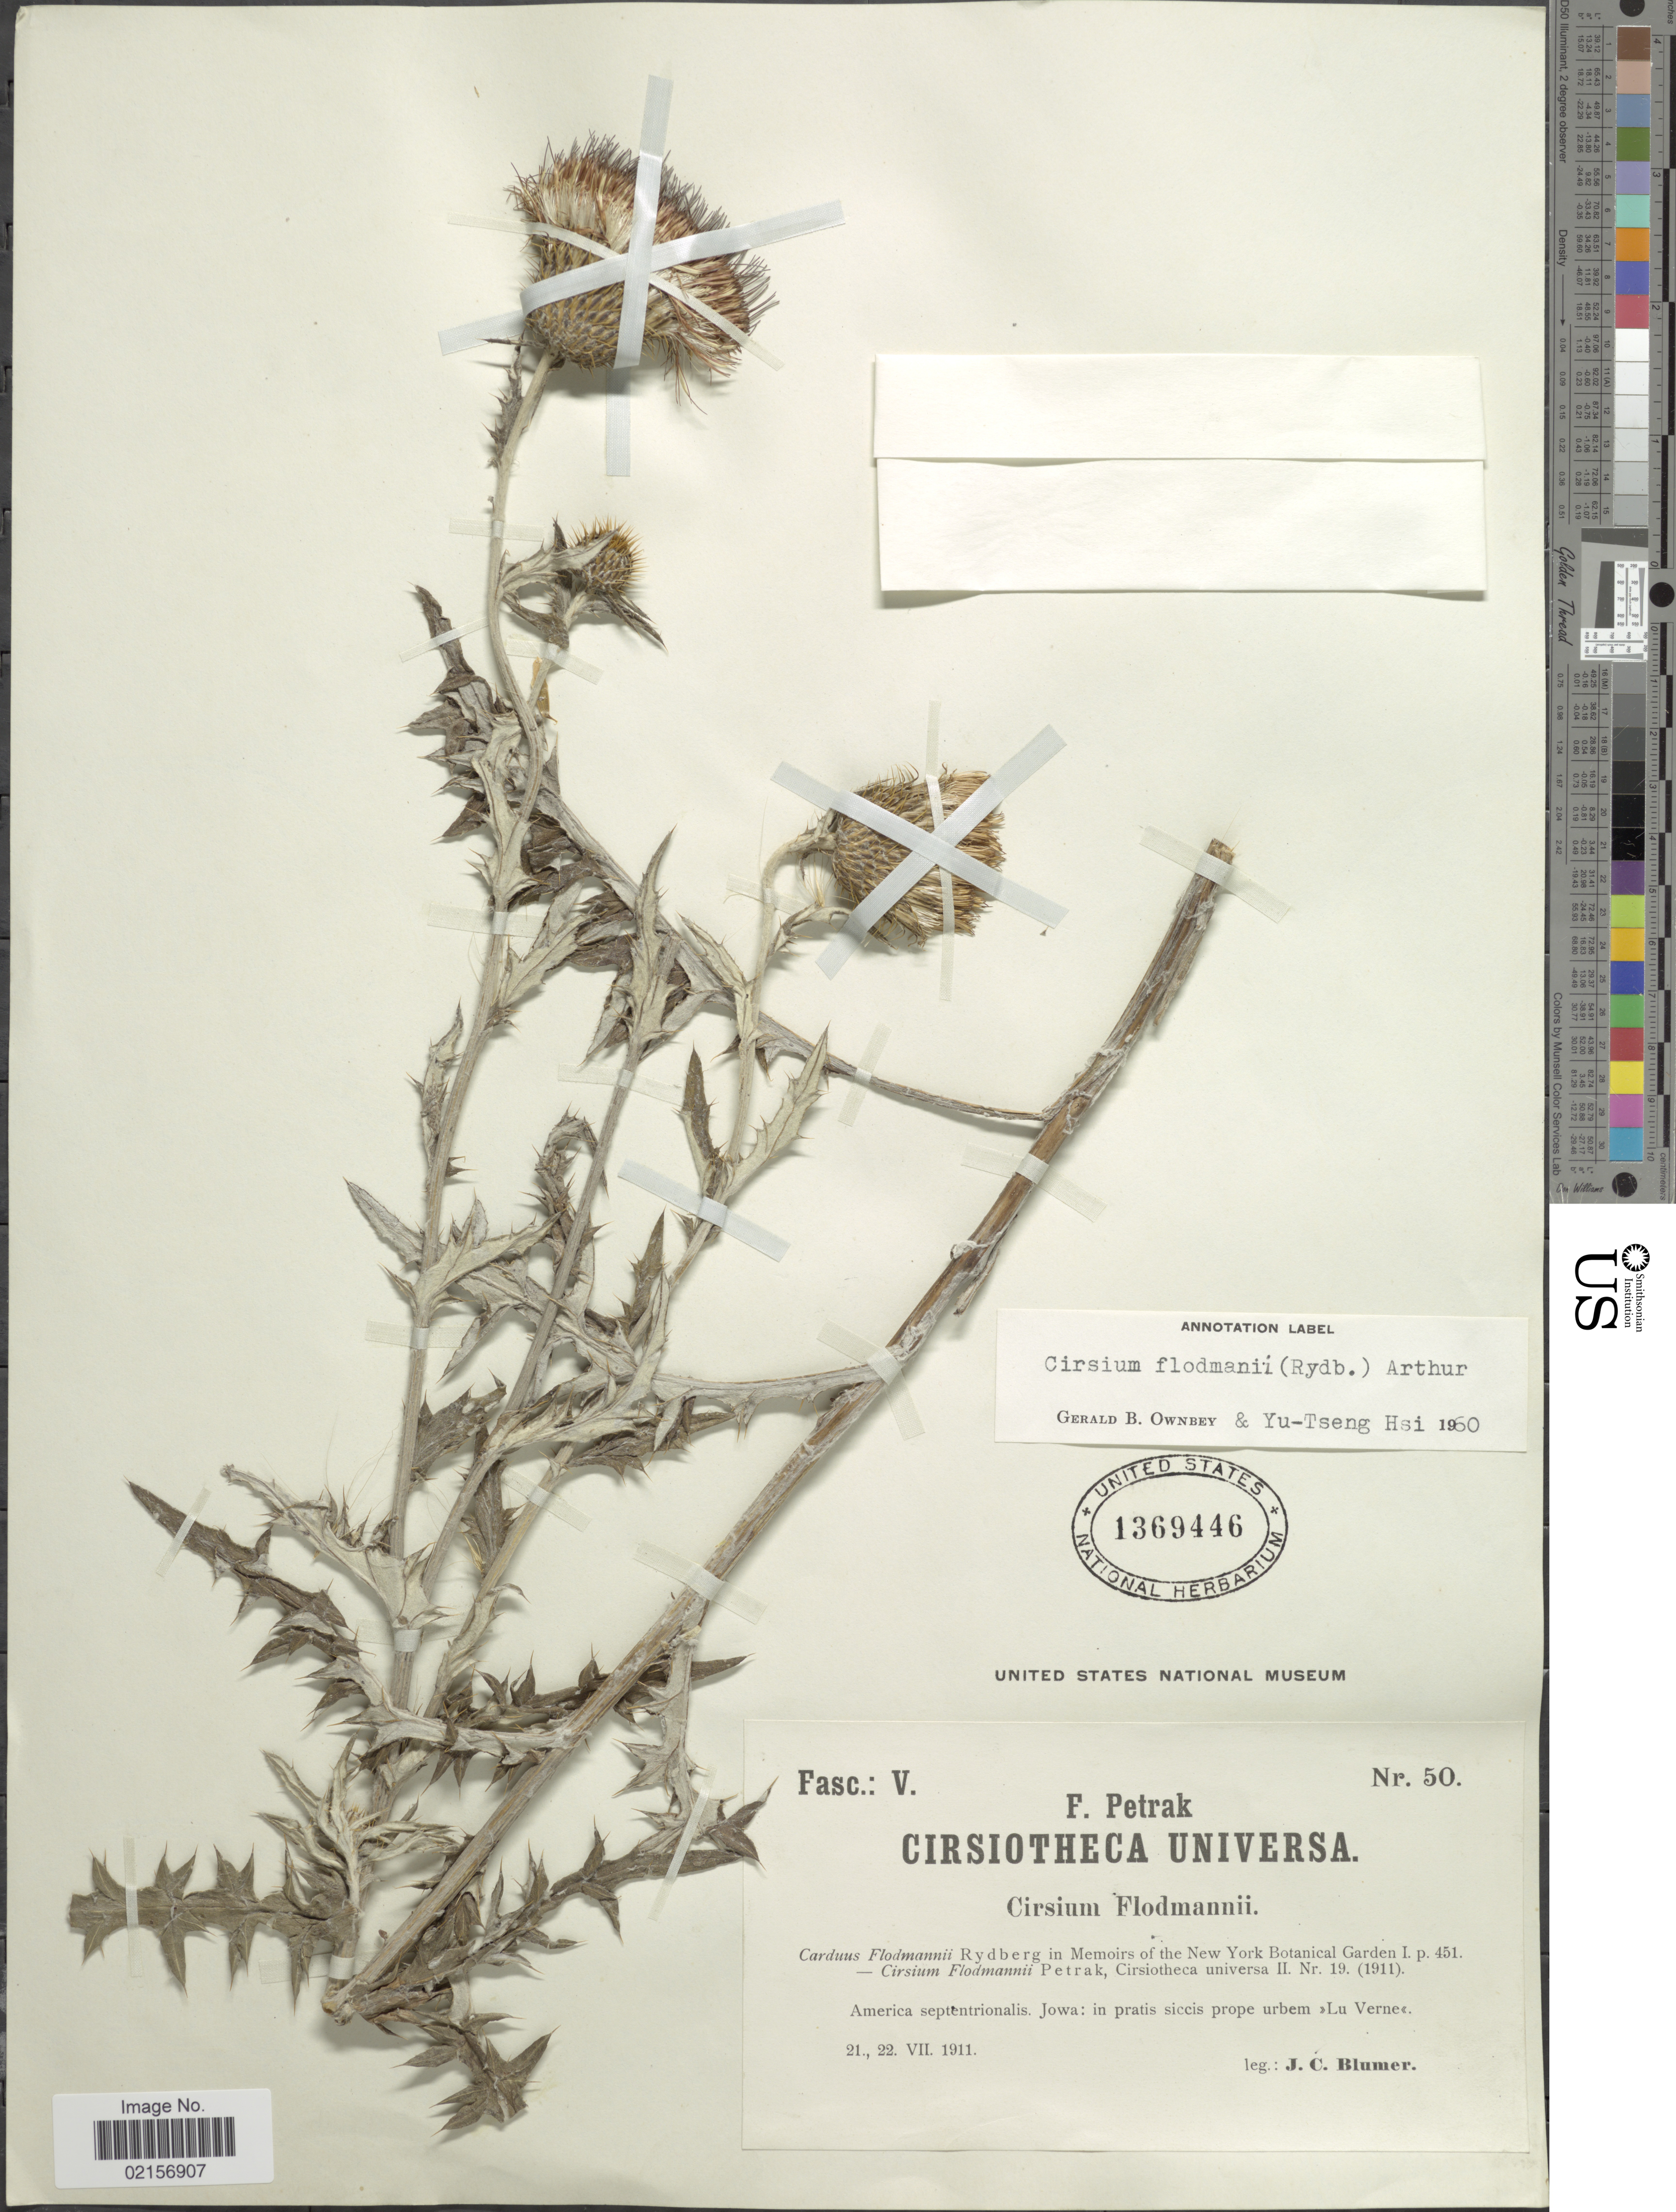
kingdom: Plantae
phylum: Tracheophyta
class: Magnoliopsida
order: Asterales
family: Asteraceae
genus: Cirsium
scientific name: Cirsium flodmanii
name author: (Rydb.) Arthur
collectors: J. C. Blumer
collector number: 50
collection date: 1911-07-21/1911-07-22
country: United States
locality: America septentrionalis Jowa: in pratis siccis prope urbem, Lu Verne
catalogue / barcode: US 1369446